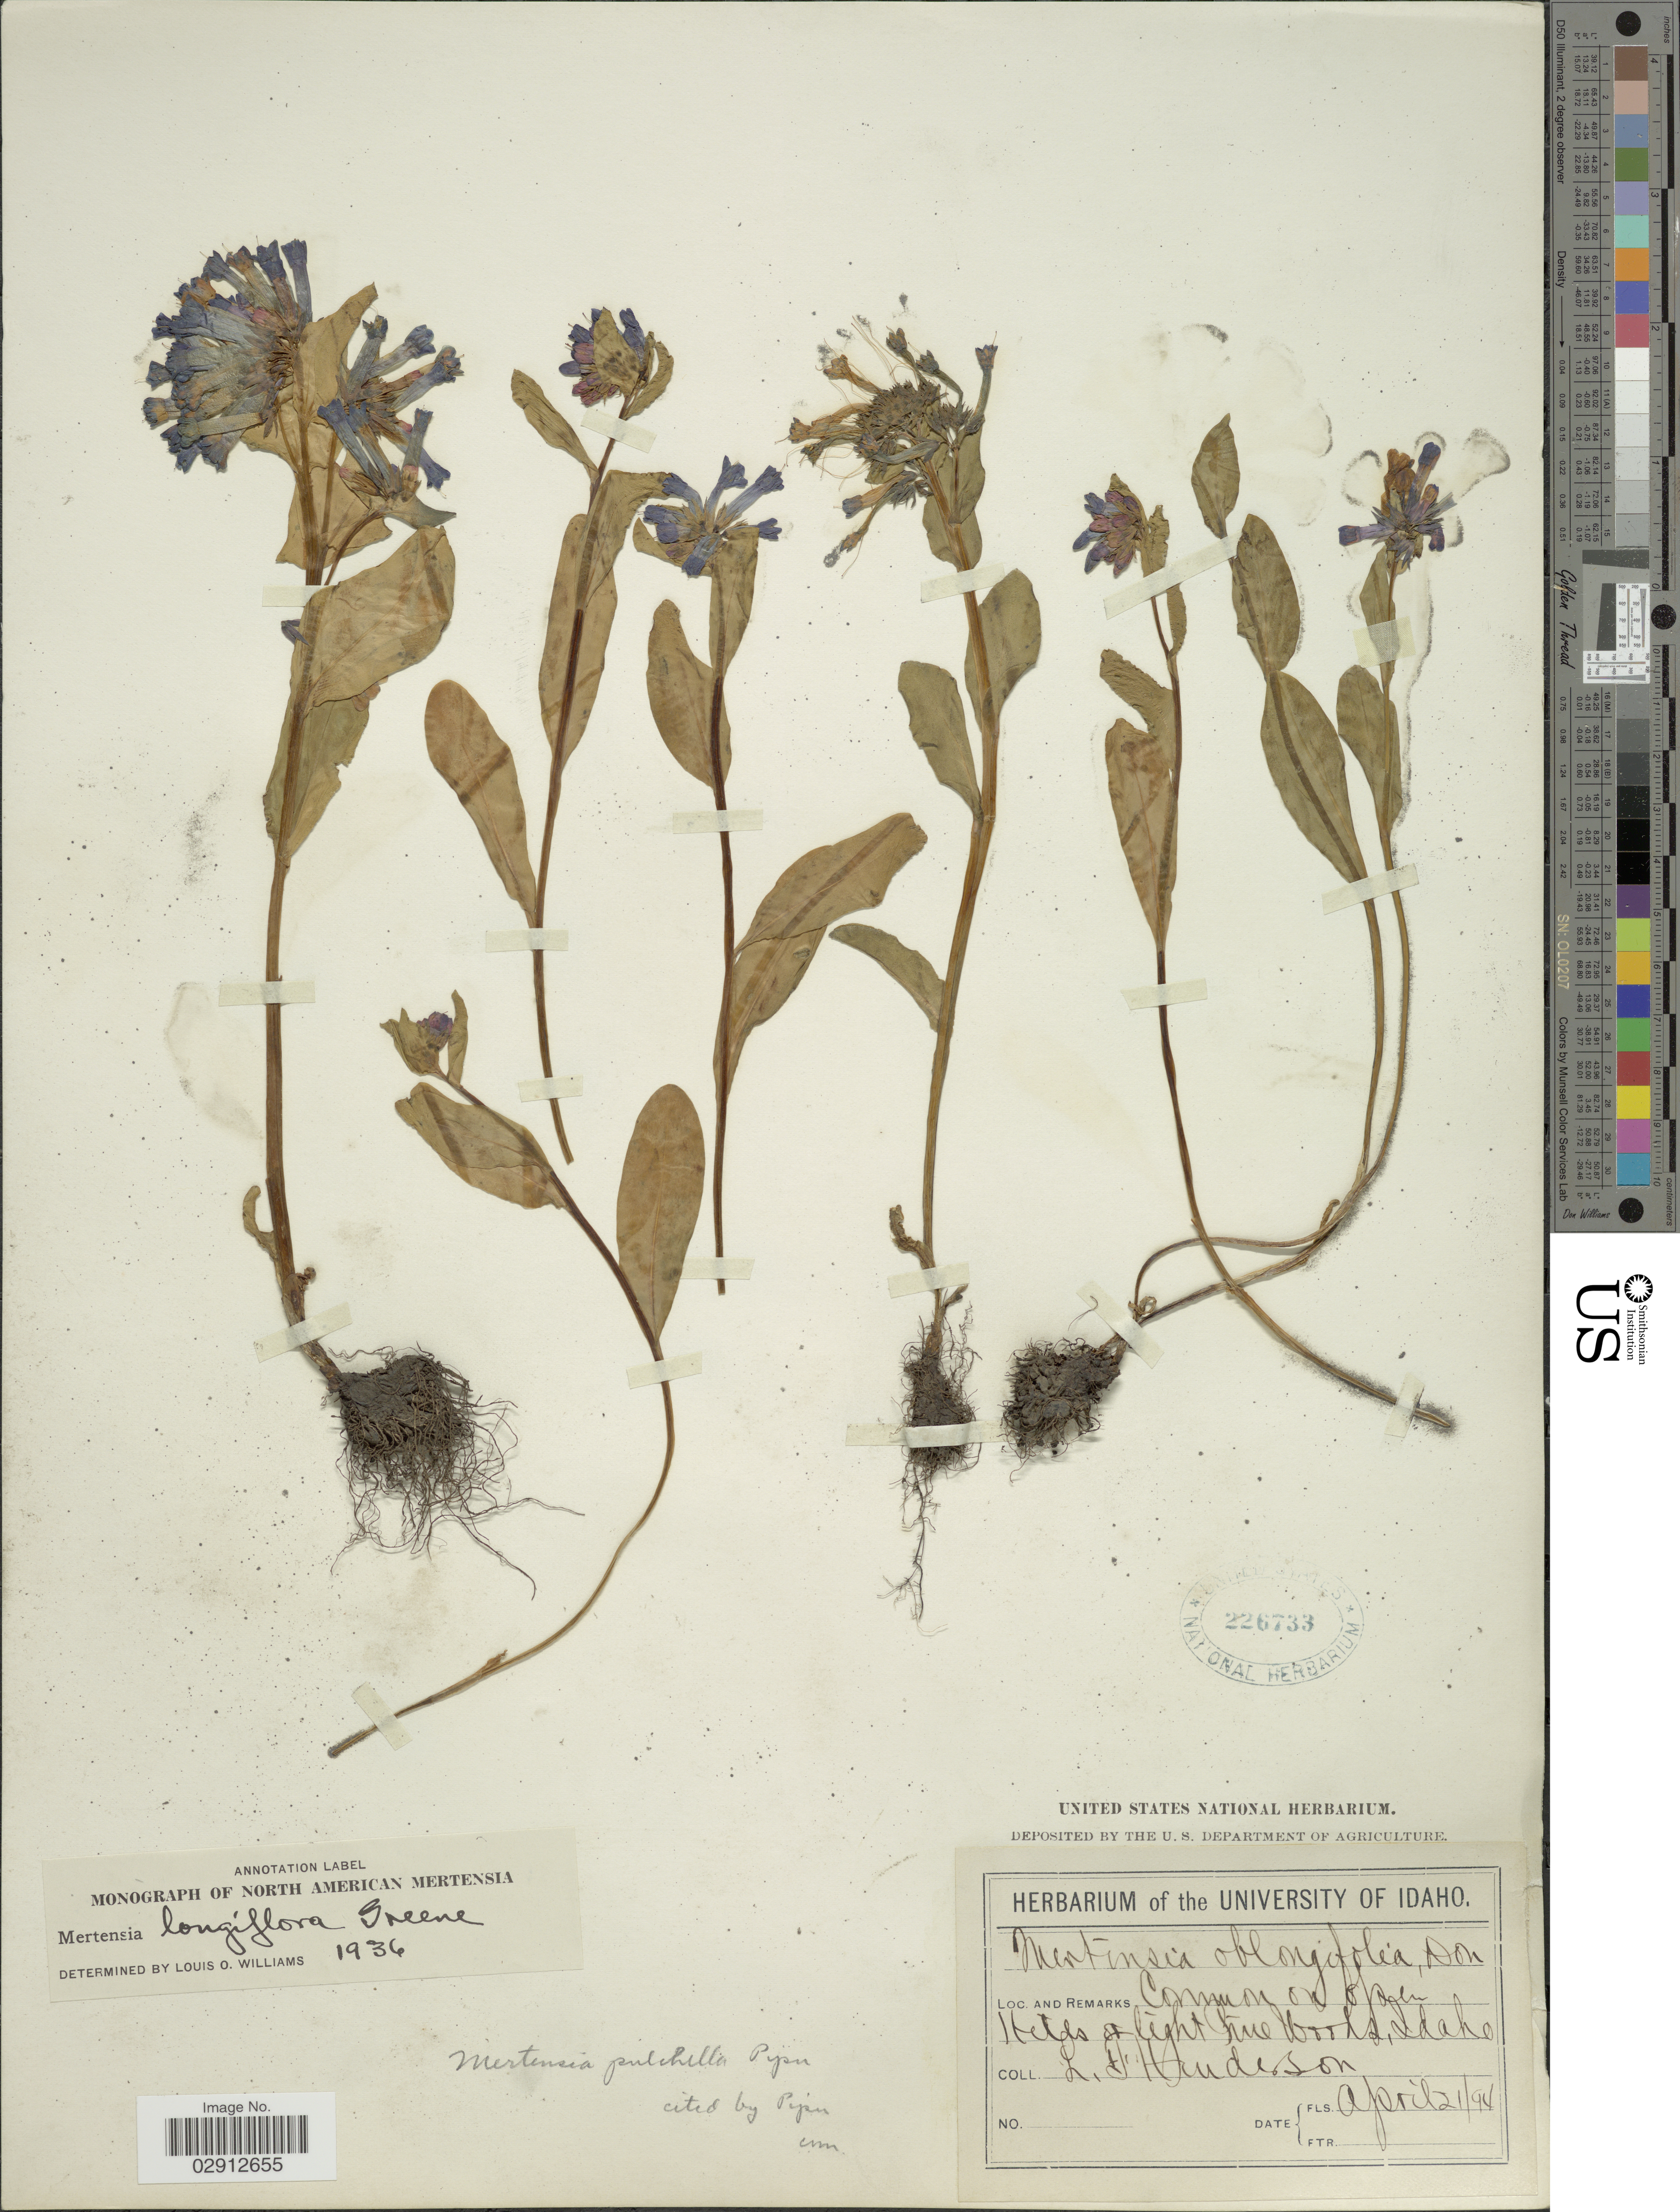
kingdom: Plantae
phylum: Tracheophyta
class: Magnoliopsida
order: Boraginales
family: Boraginaceae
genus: Mertensia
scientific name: Mertensia longiflora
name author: Rydb.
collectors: L. Henderson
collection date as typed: Transcribed d/m/y: 21/4/94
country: United States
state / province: Idaho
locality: Common on open hills or light Pine Woods.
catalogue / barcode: US 226733